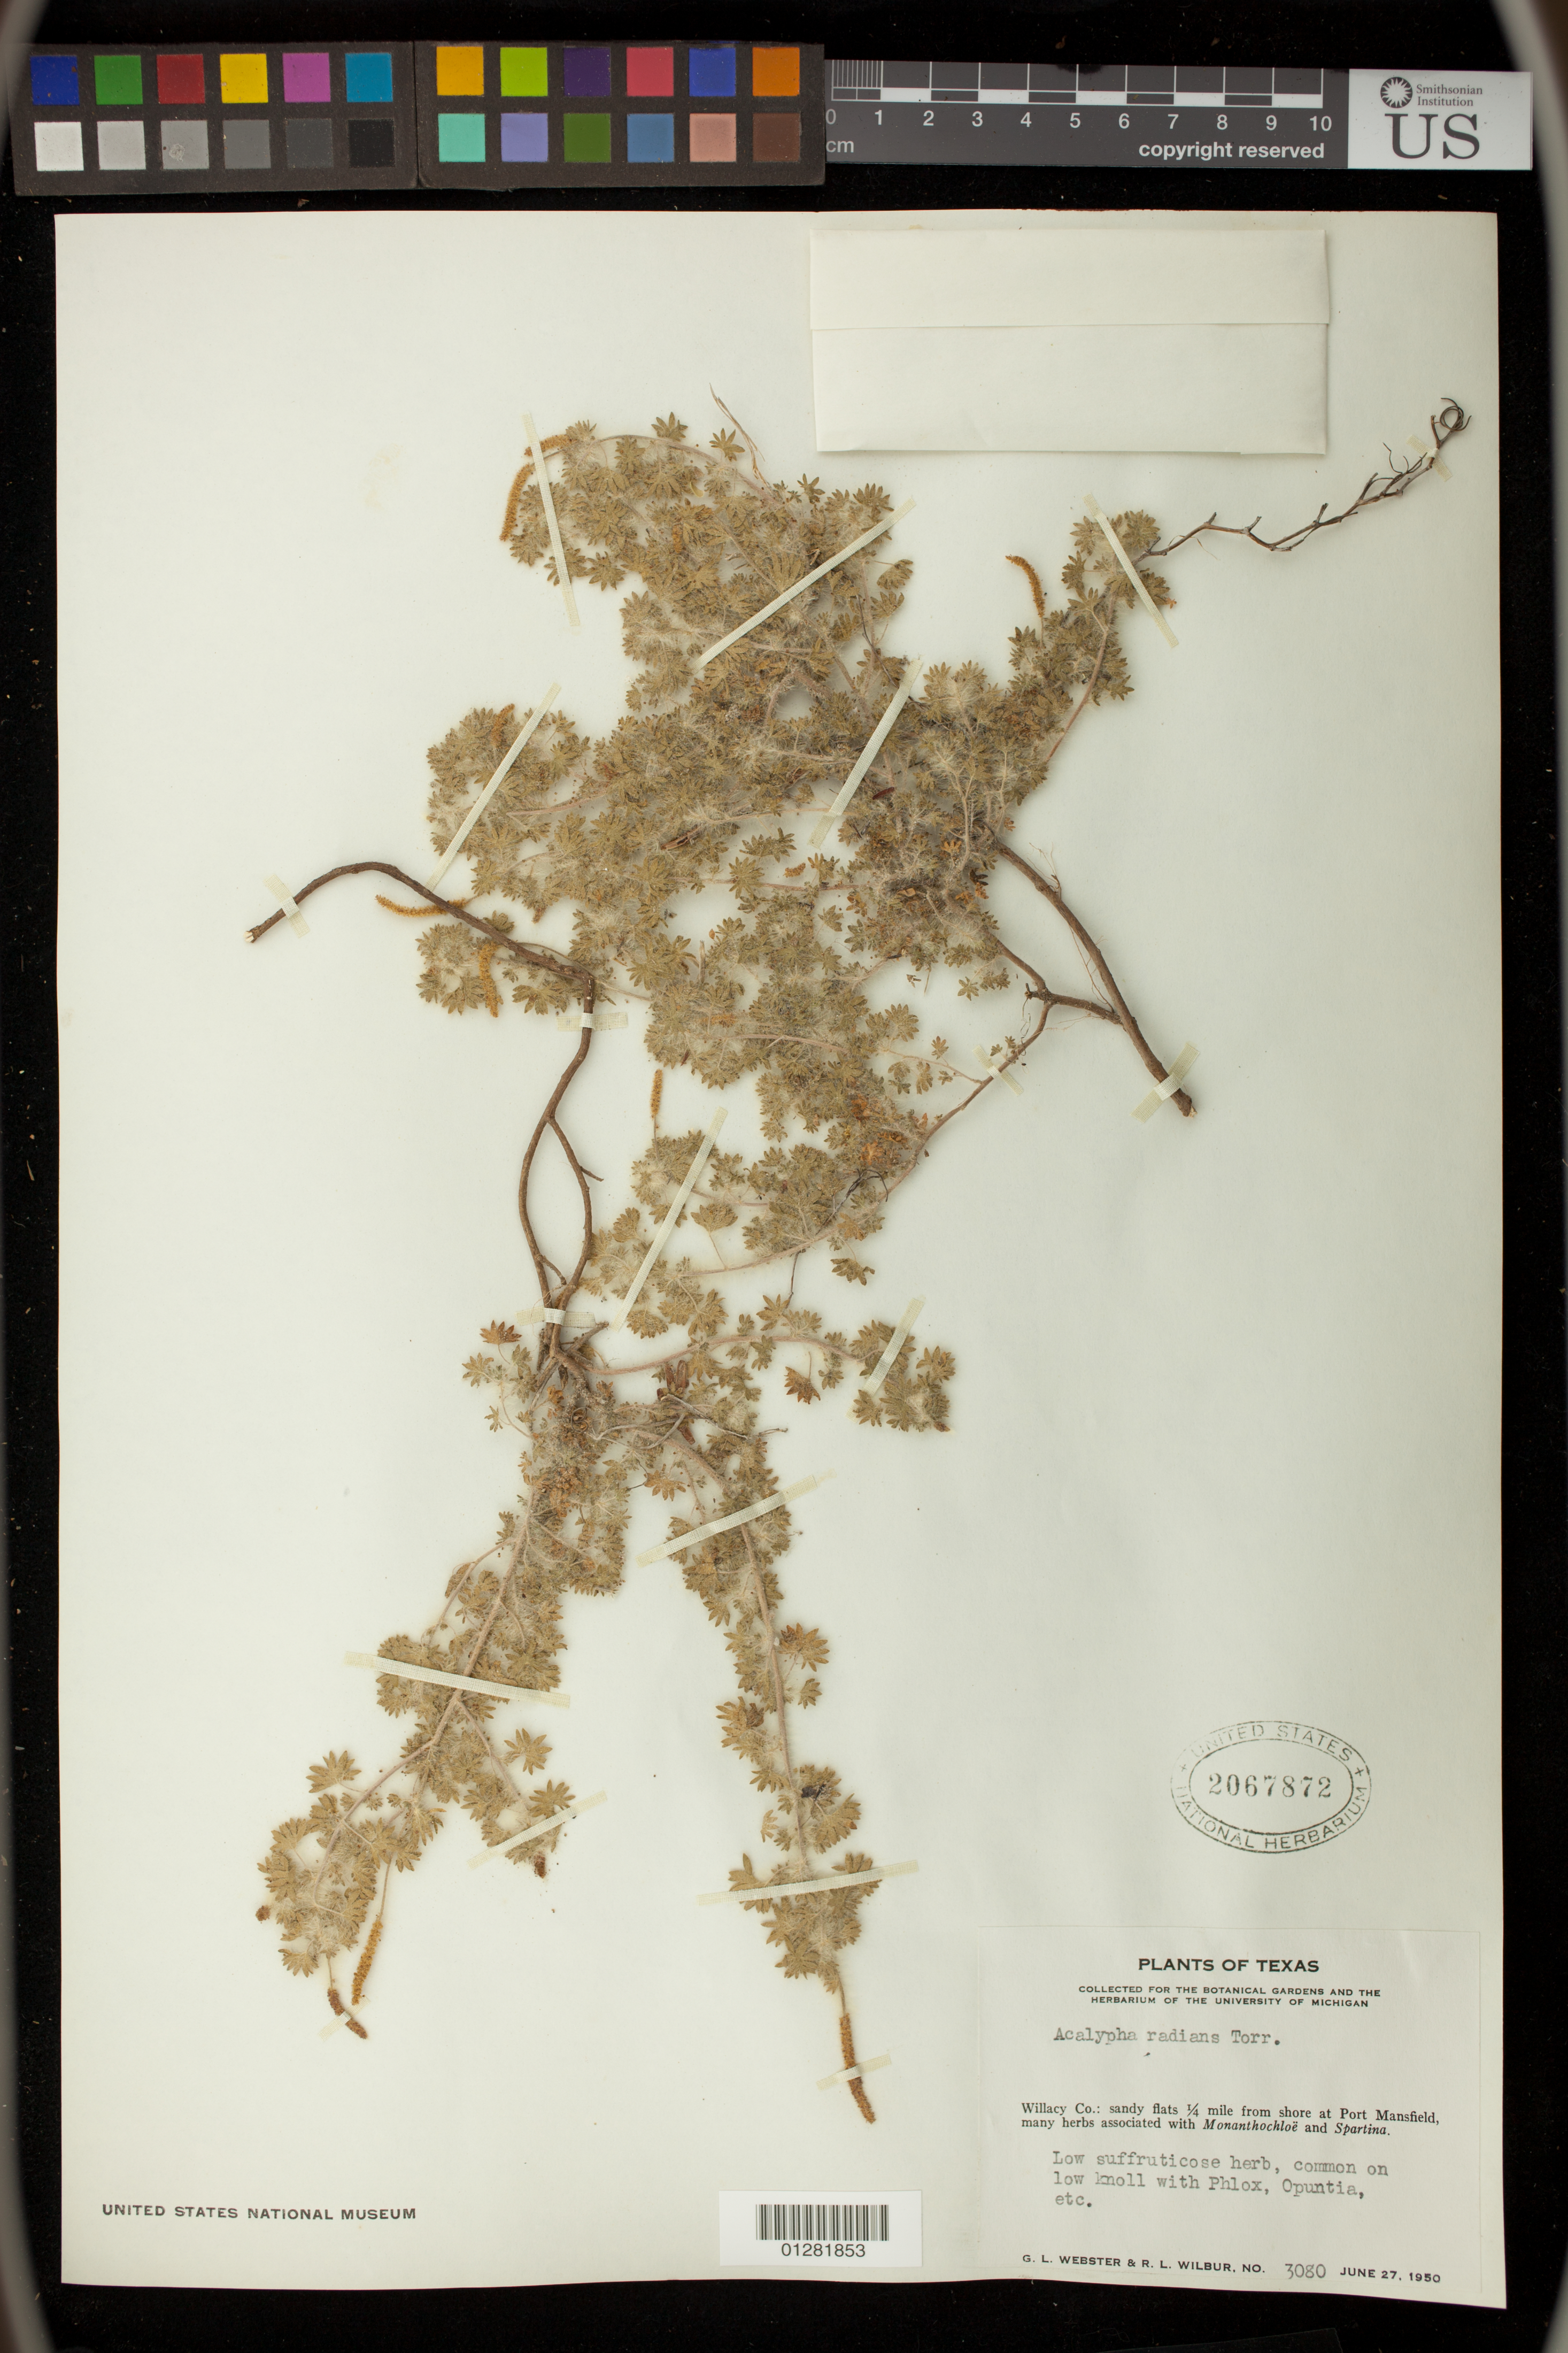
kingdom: Plantae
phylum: Tracheophyta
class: Magnoliopsida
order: Malpighiales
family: Euphorbiaceae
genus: Acalypha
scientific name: Acalypha radians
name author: Torr.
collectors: G. L. Webster & R. L. Wilbur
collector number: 3080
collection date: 1950-06-27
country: United States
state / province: Texas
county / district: Willacy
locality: sandy flats 1/4 mile from shore at Port Mansfield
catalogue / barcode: US 2067872